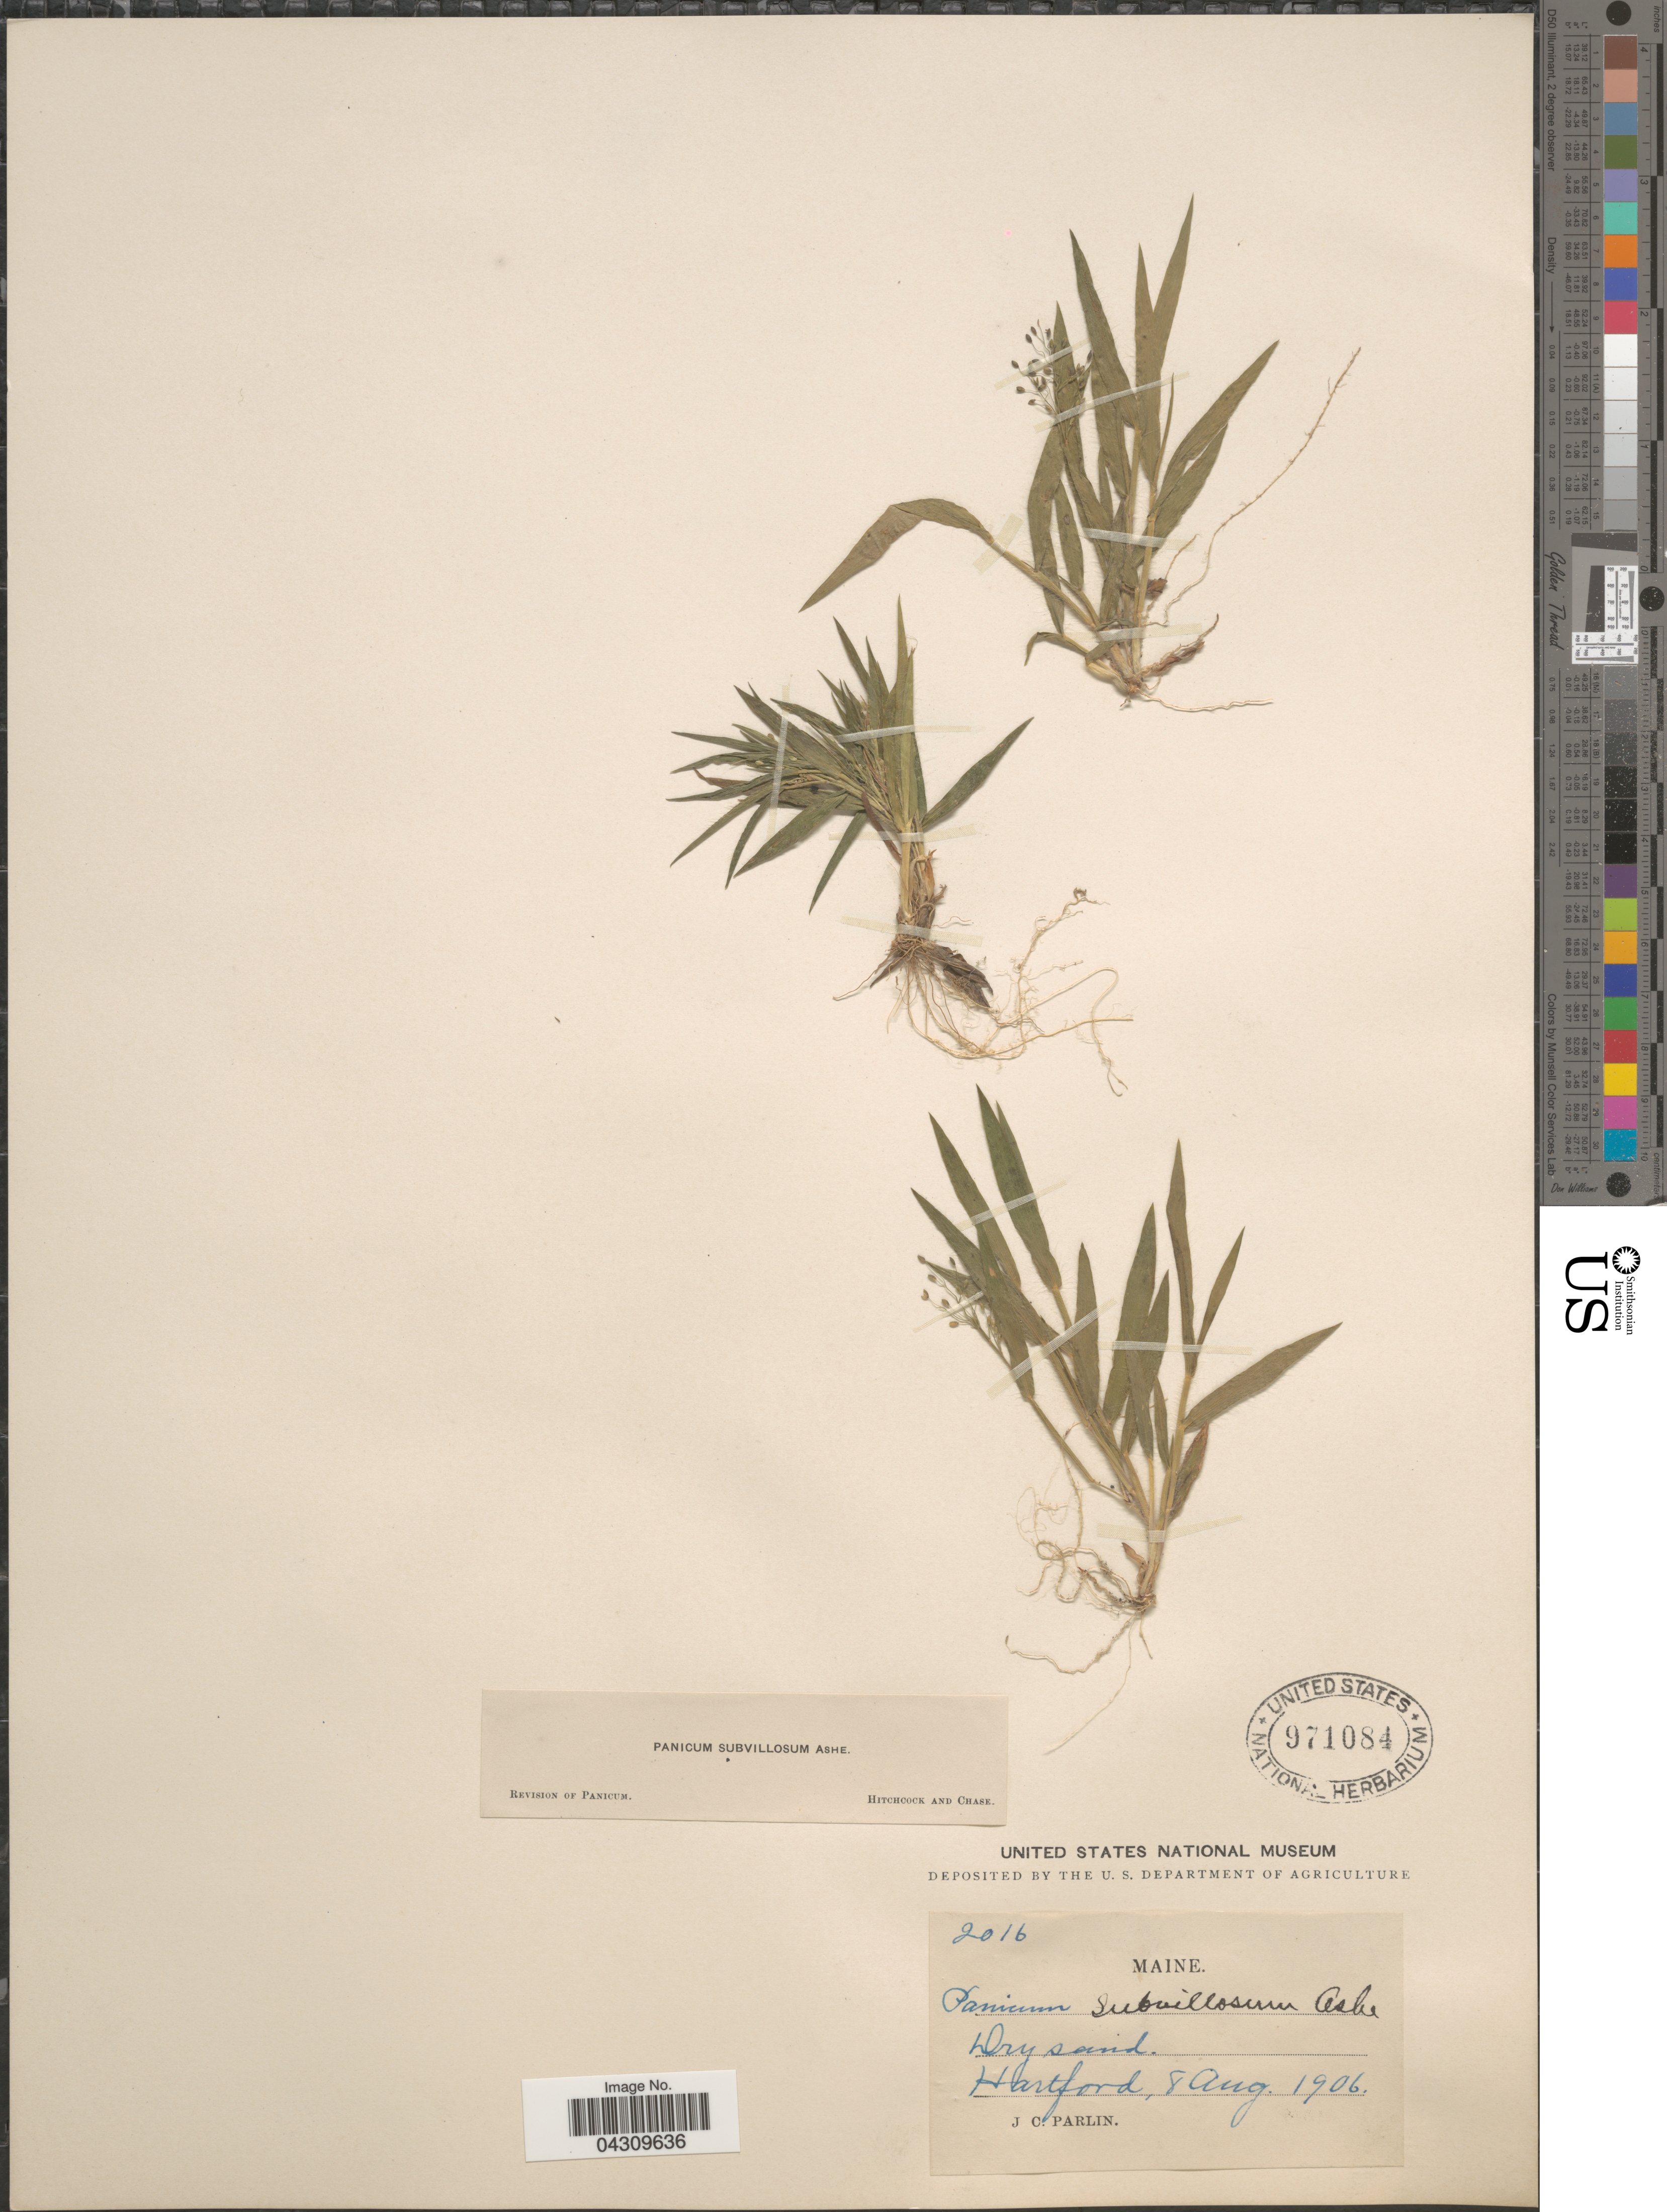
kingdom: Plantae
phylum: Tracheophyta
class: Liliopsida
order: Poales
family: Poaceae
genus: Dichanthelium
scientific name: Dichanthelium acuminatum var. acuminatum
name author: (Sw.) Gould & C.A. Clark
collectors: J. Parlin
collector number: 2016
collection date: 1906-08-08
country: United States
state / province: Maine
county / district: Oxford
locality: Hartford.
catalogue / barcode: US 971084